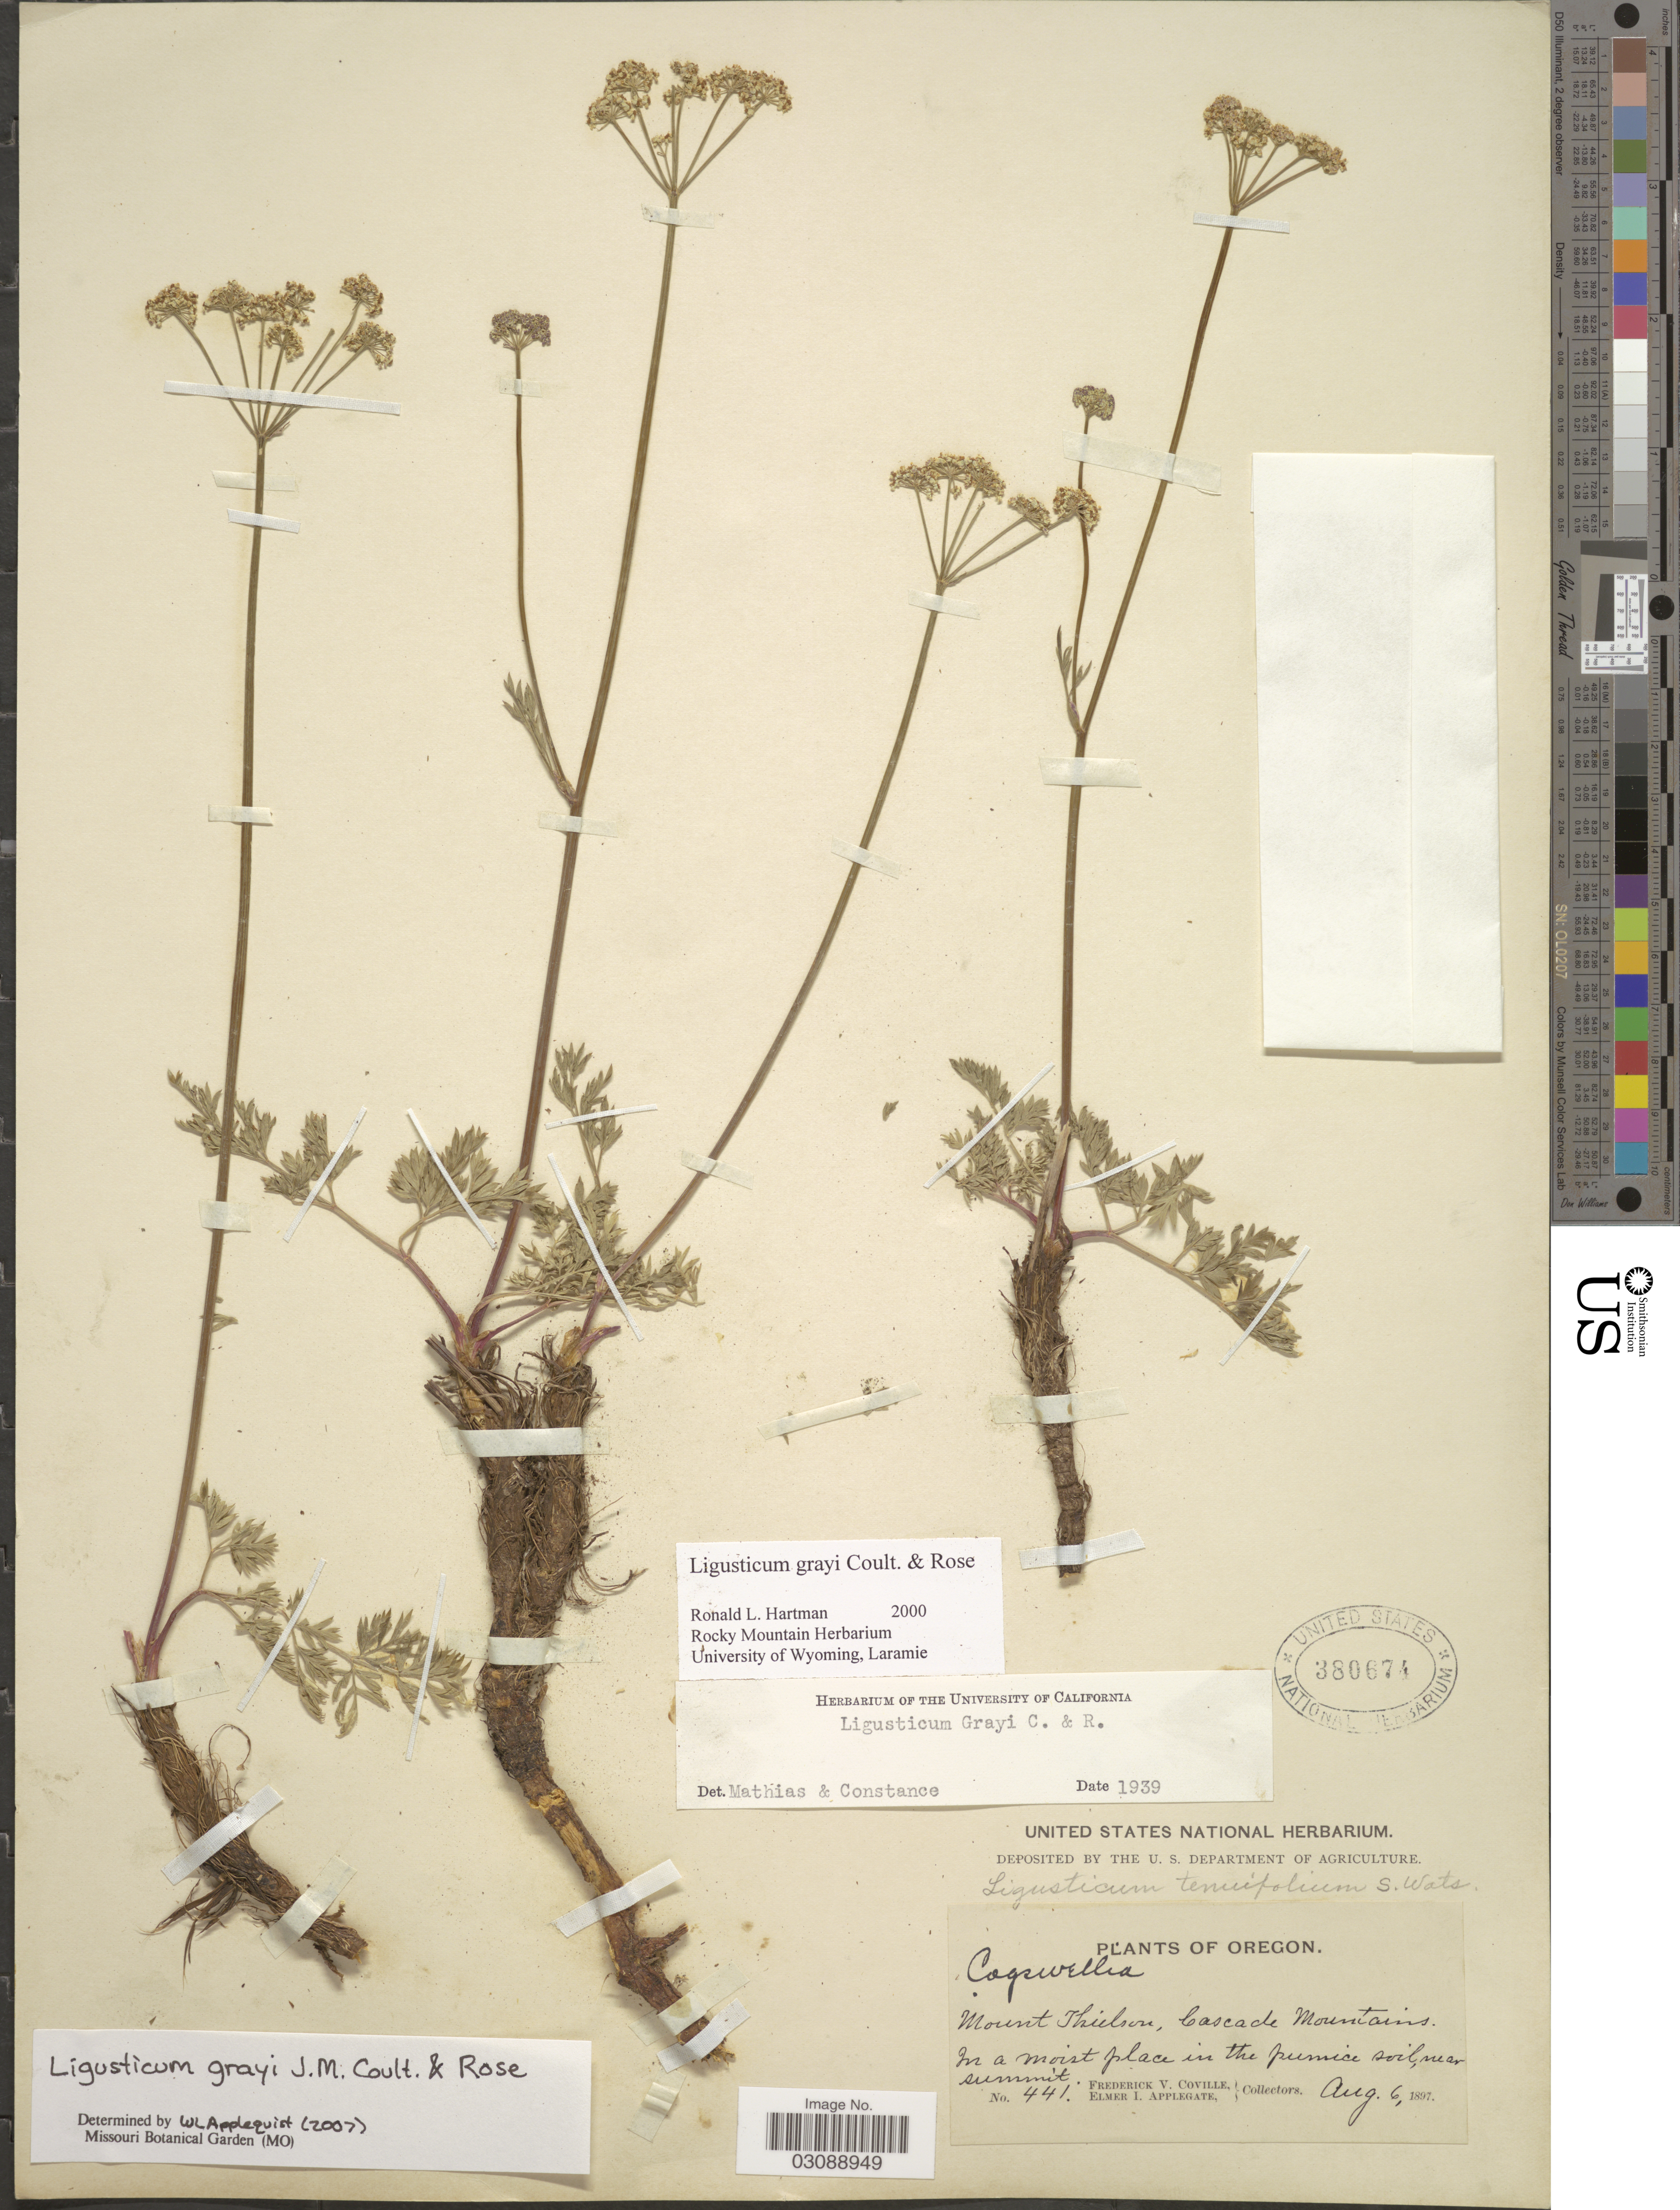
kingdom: Plantae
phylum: Tracheophyta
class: Magnoliopsida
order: Apiales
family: Apiaceae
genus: Ligusticum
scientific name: Ligusticum grayi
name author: J.M. Coult. & Rose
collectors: F. V. Coville & E. I. Applegate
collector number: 441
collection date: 1897-08-06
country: United States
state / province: Oregon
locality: Mount Thielson, Cascade Mountains.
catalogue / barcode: US 380674